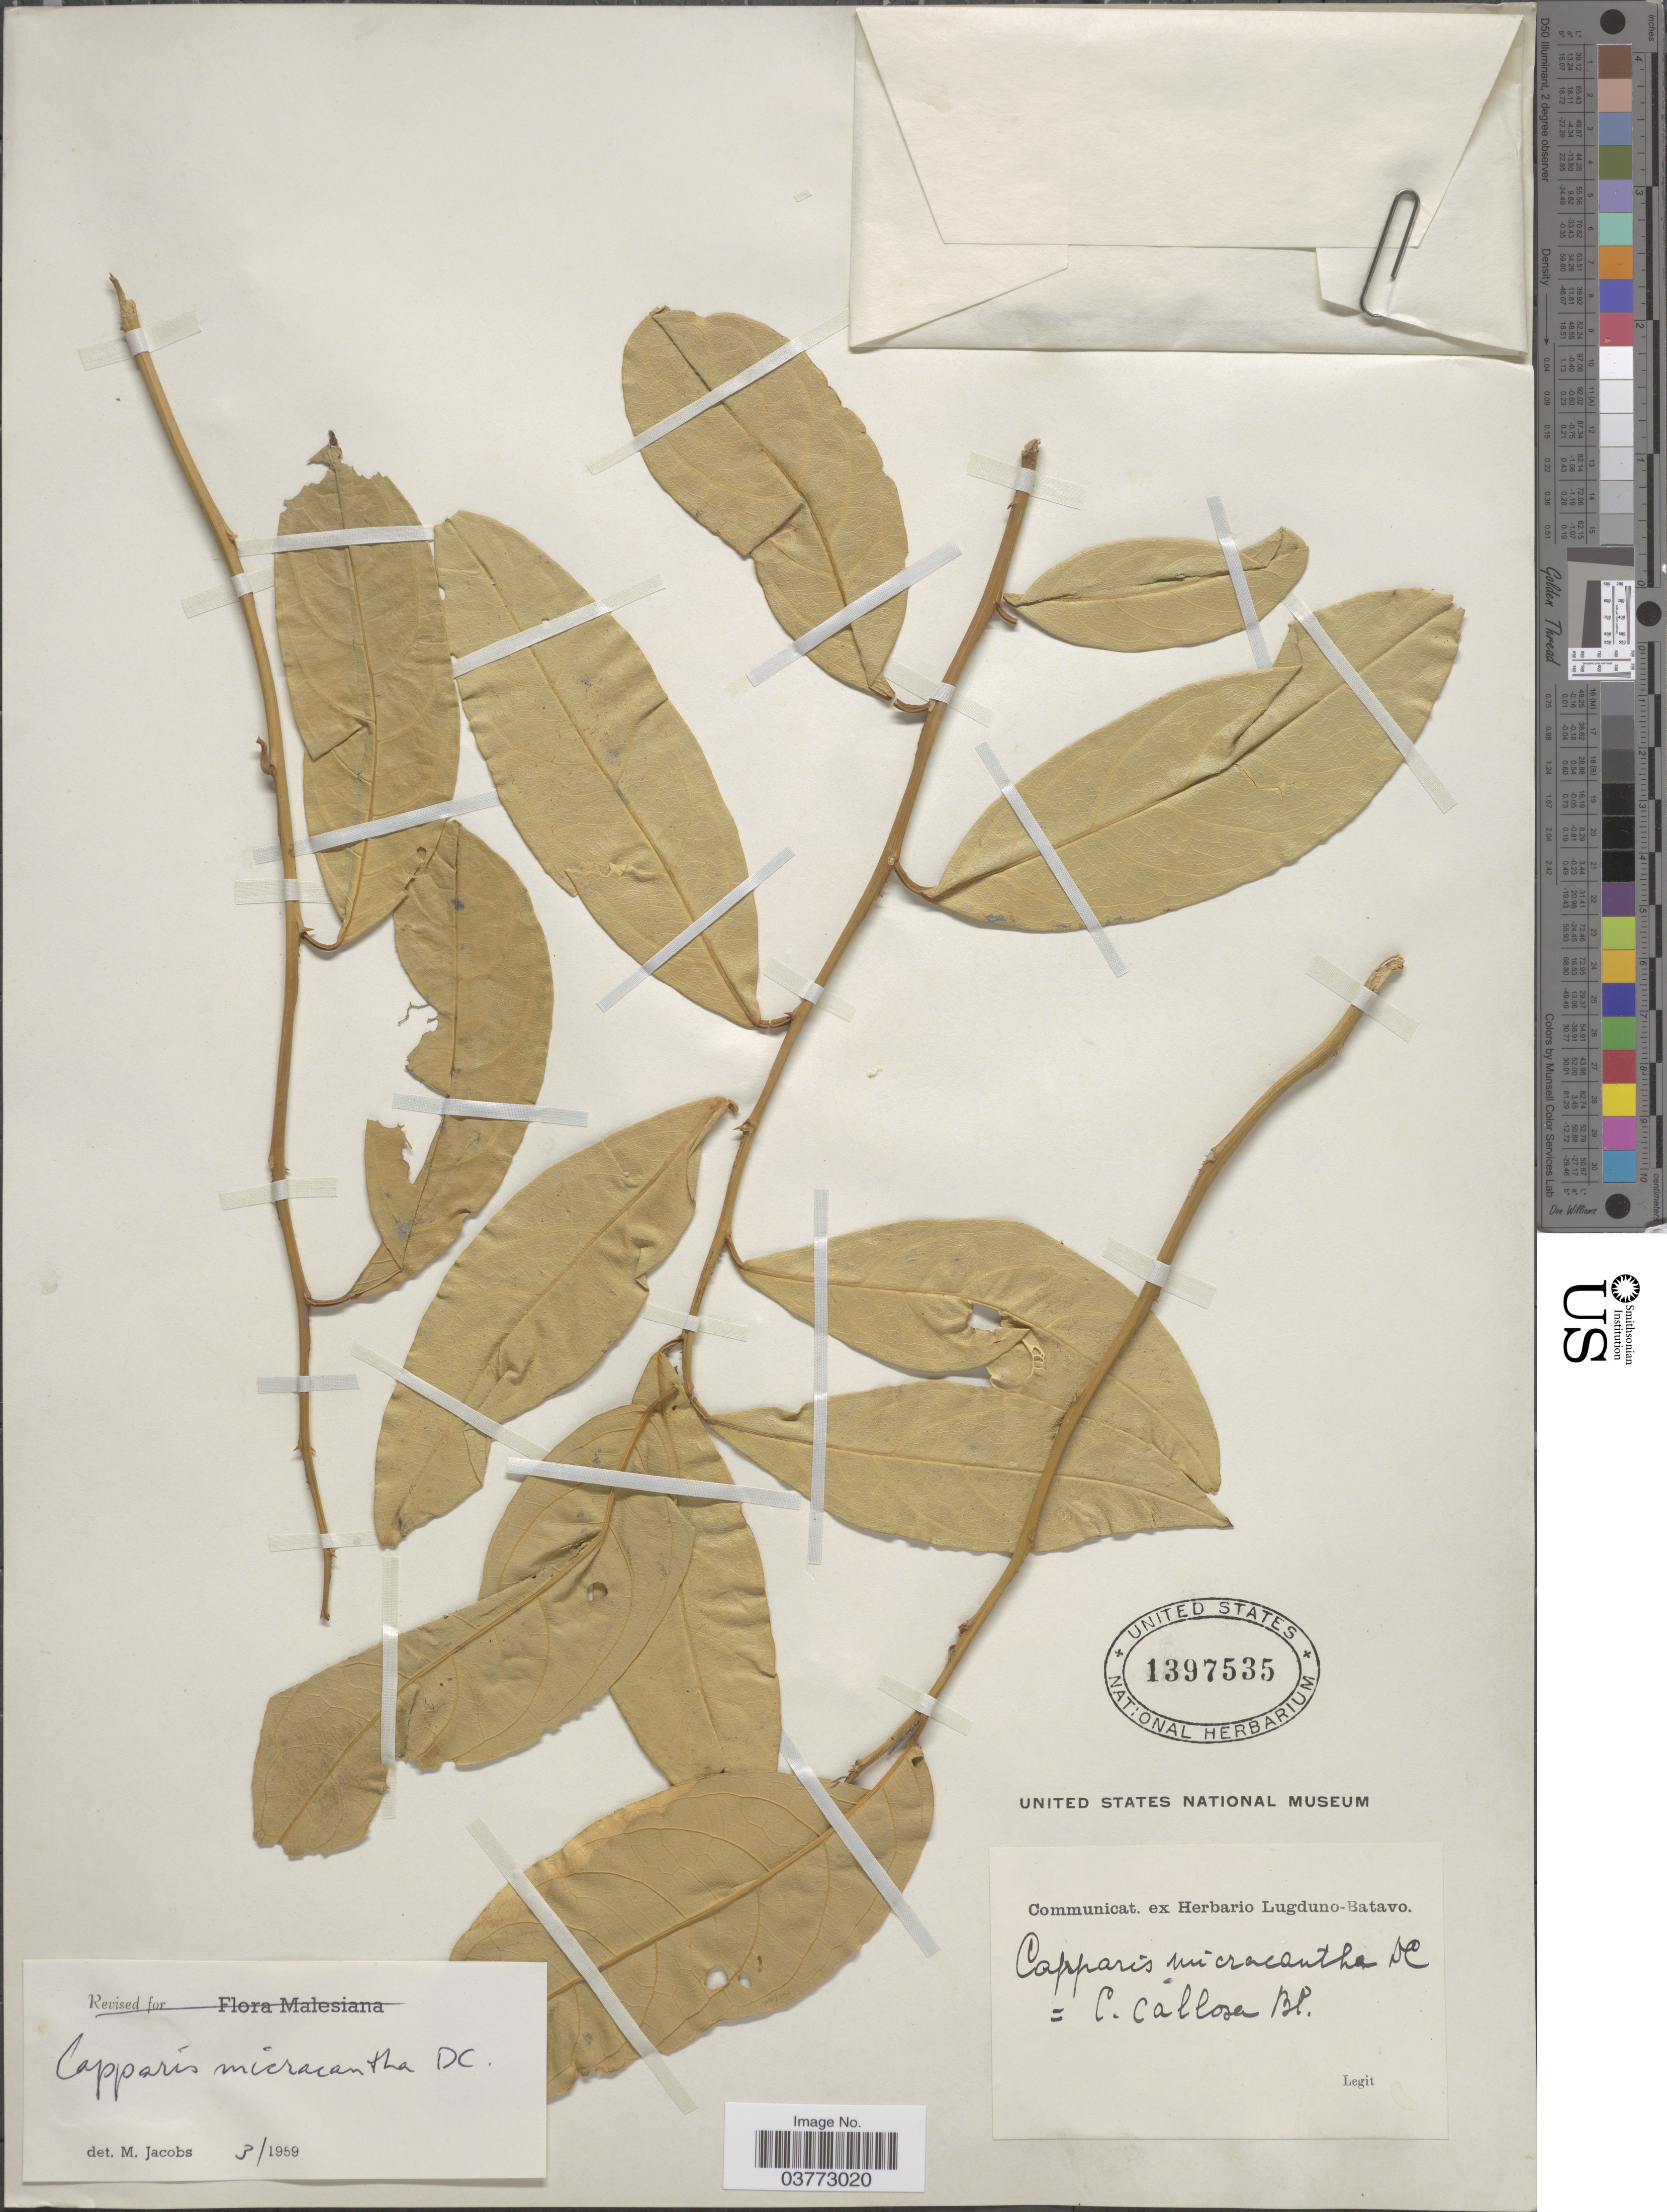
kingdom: Plantae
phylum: Tracheophyta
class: Magnoliopsida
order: Brassicales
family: Capparaceae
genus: Capparis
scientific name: Capparis micracantha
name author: DC.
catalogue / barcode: US 1397535